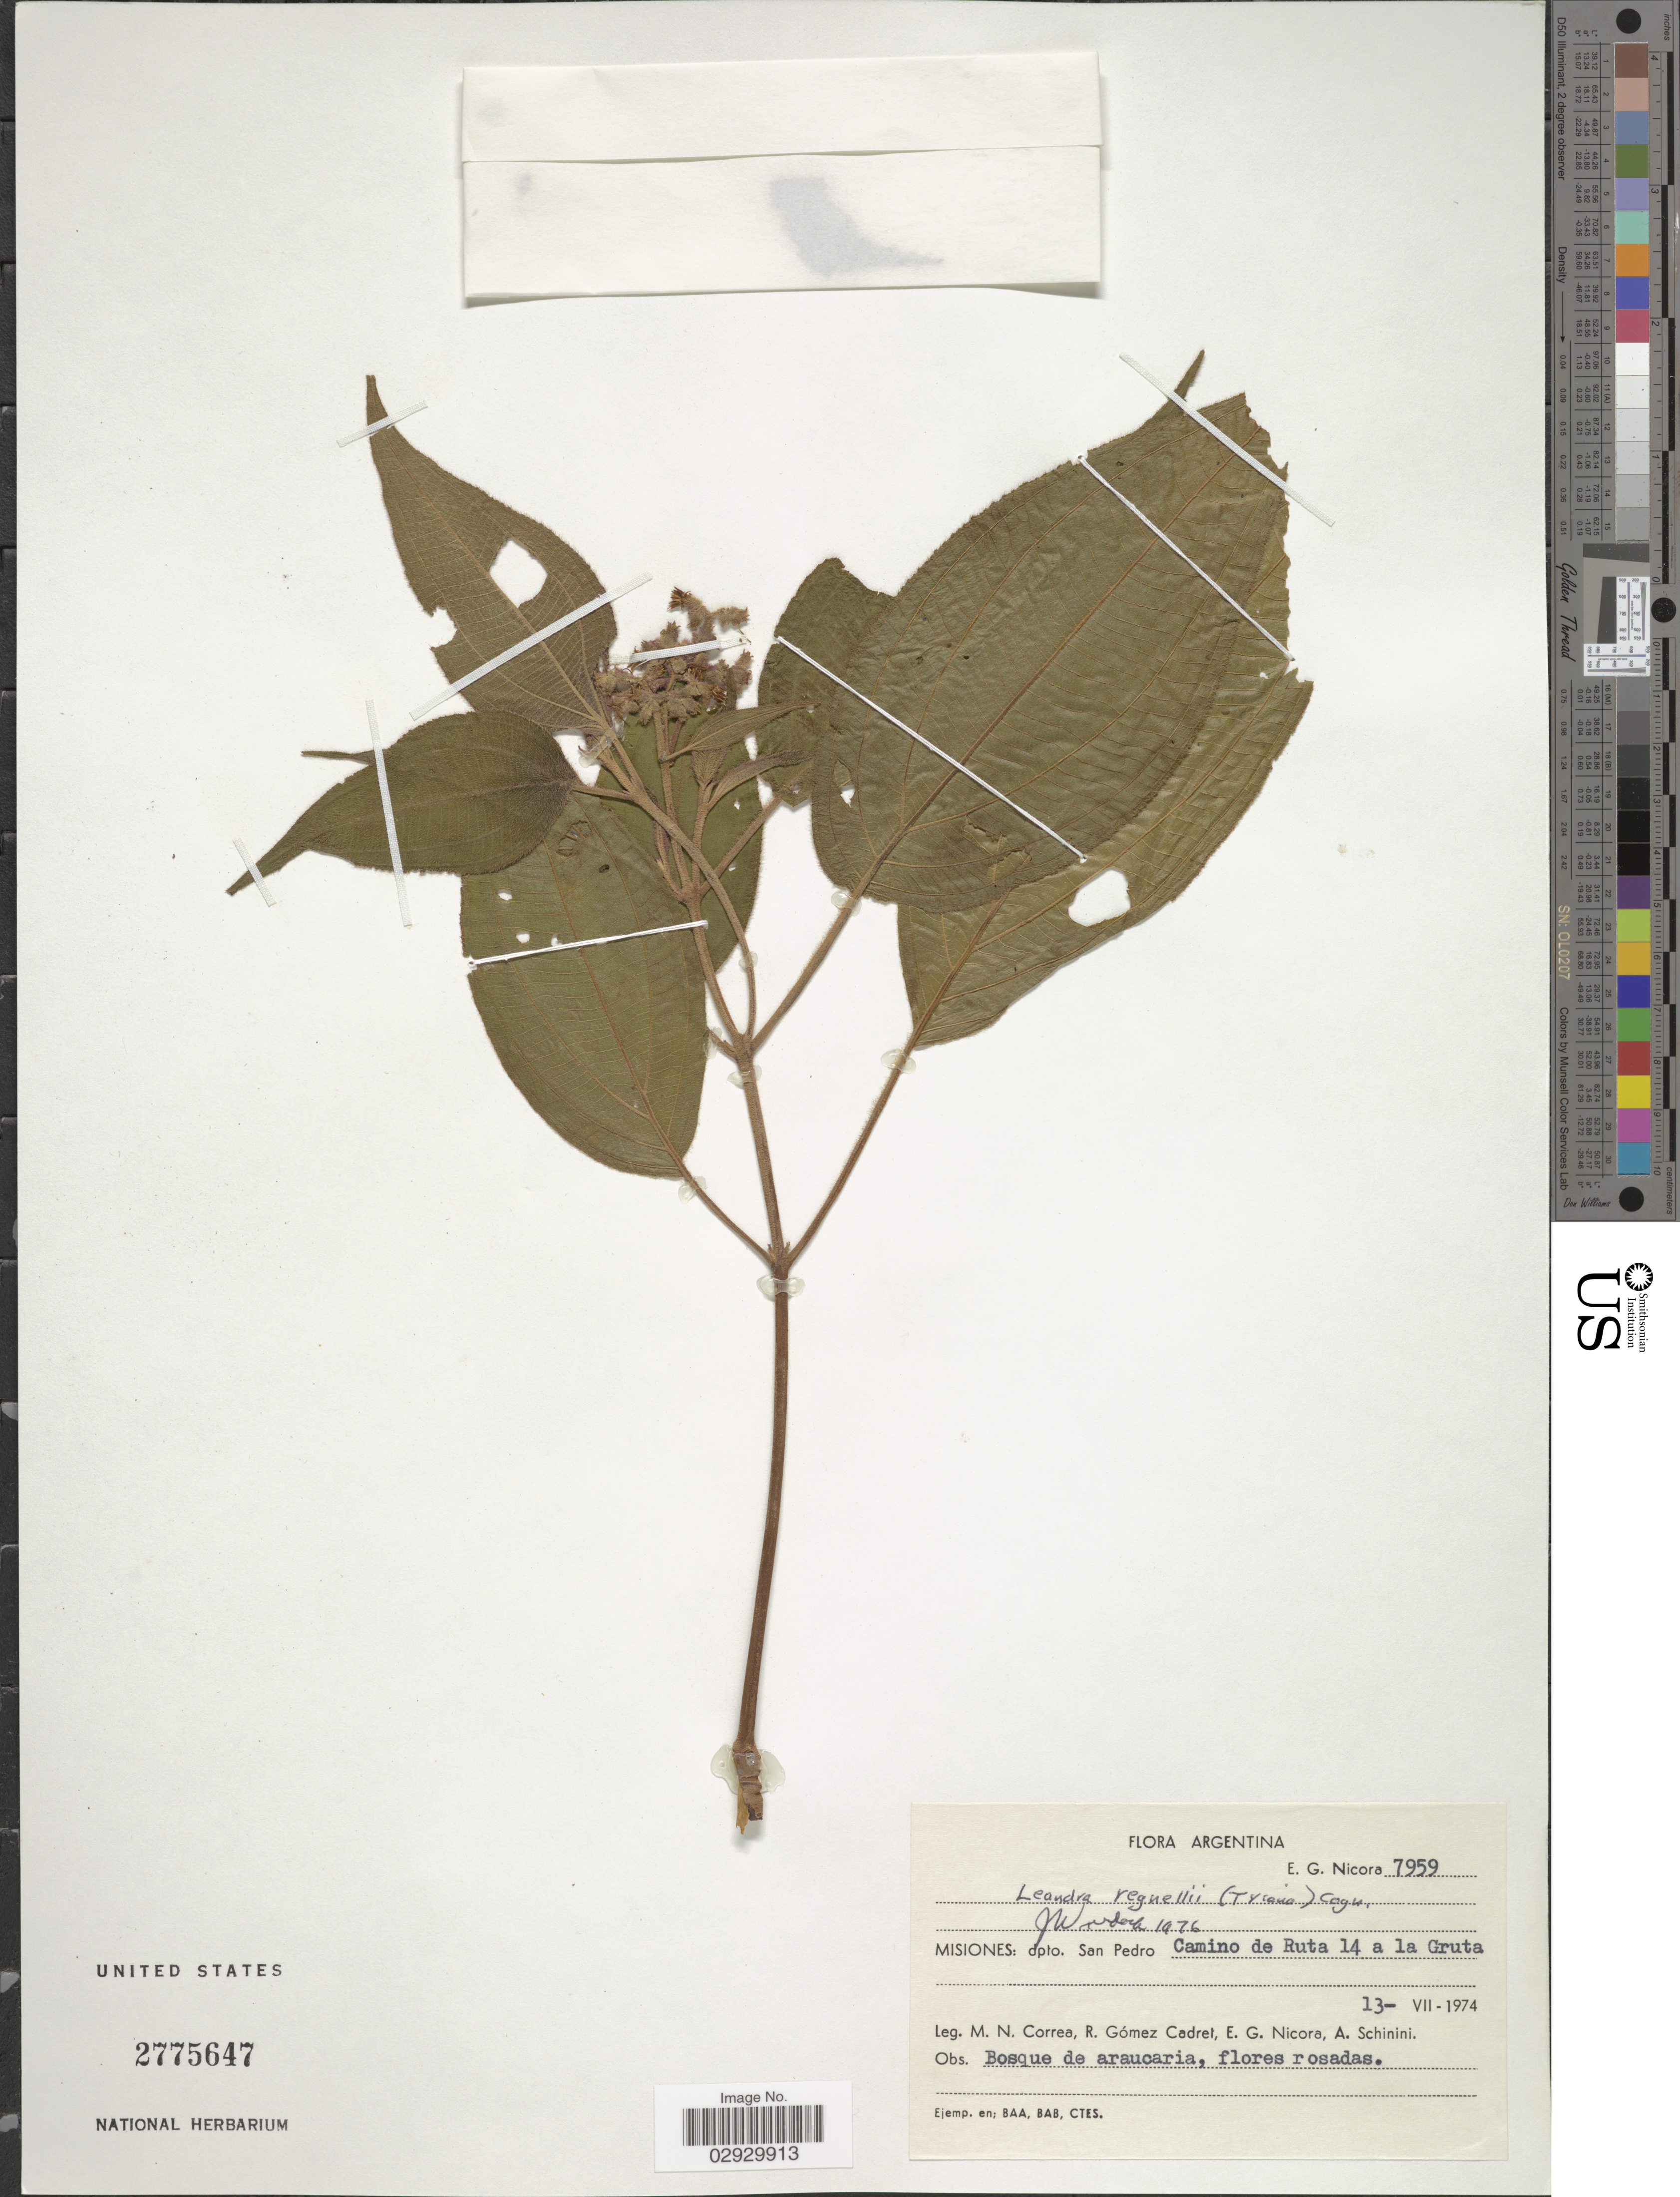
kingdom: Plantae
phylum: Tracheophyta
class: Magnoliopsida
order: Myrtales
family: Melastomataceae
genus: Leandra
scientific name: Leandra regnellii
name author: (Triana) Cogn.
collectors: M. N. Correa, R. Cadret, E. G. Nicora & A. Schinini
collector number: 7959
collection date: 1974-07-13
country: Argentina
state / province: Misiones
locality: Dpto. San Pedro, Camino de Ruta 14 a la Gruta.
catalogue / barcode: US 2775647